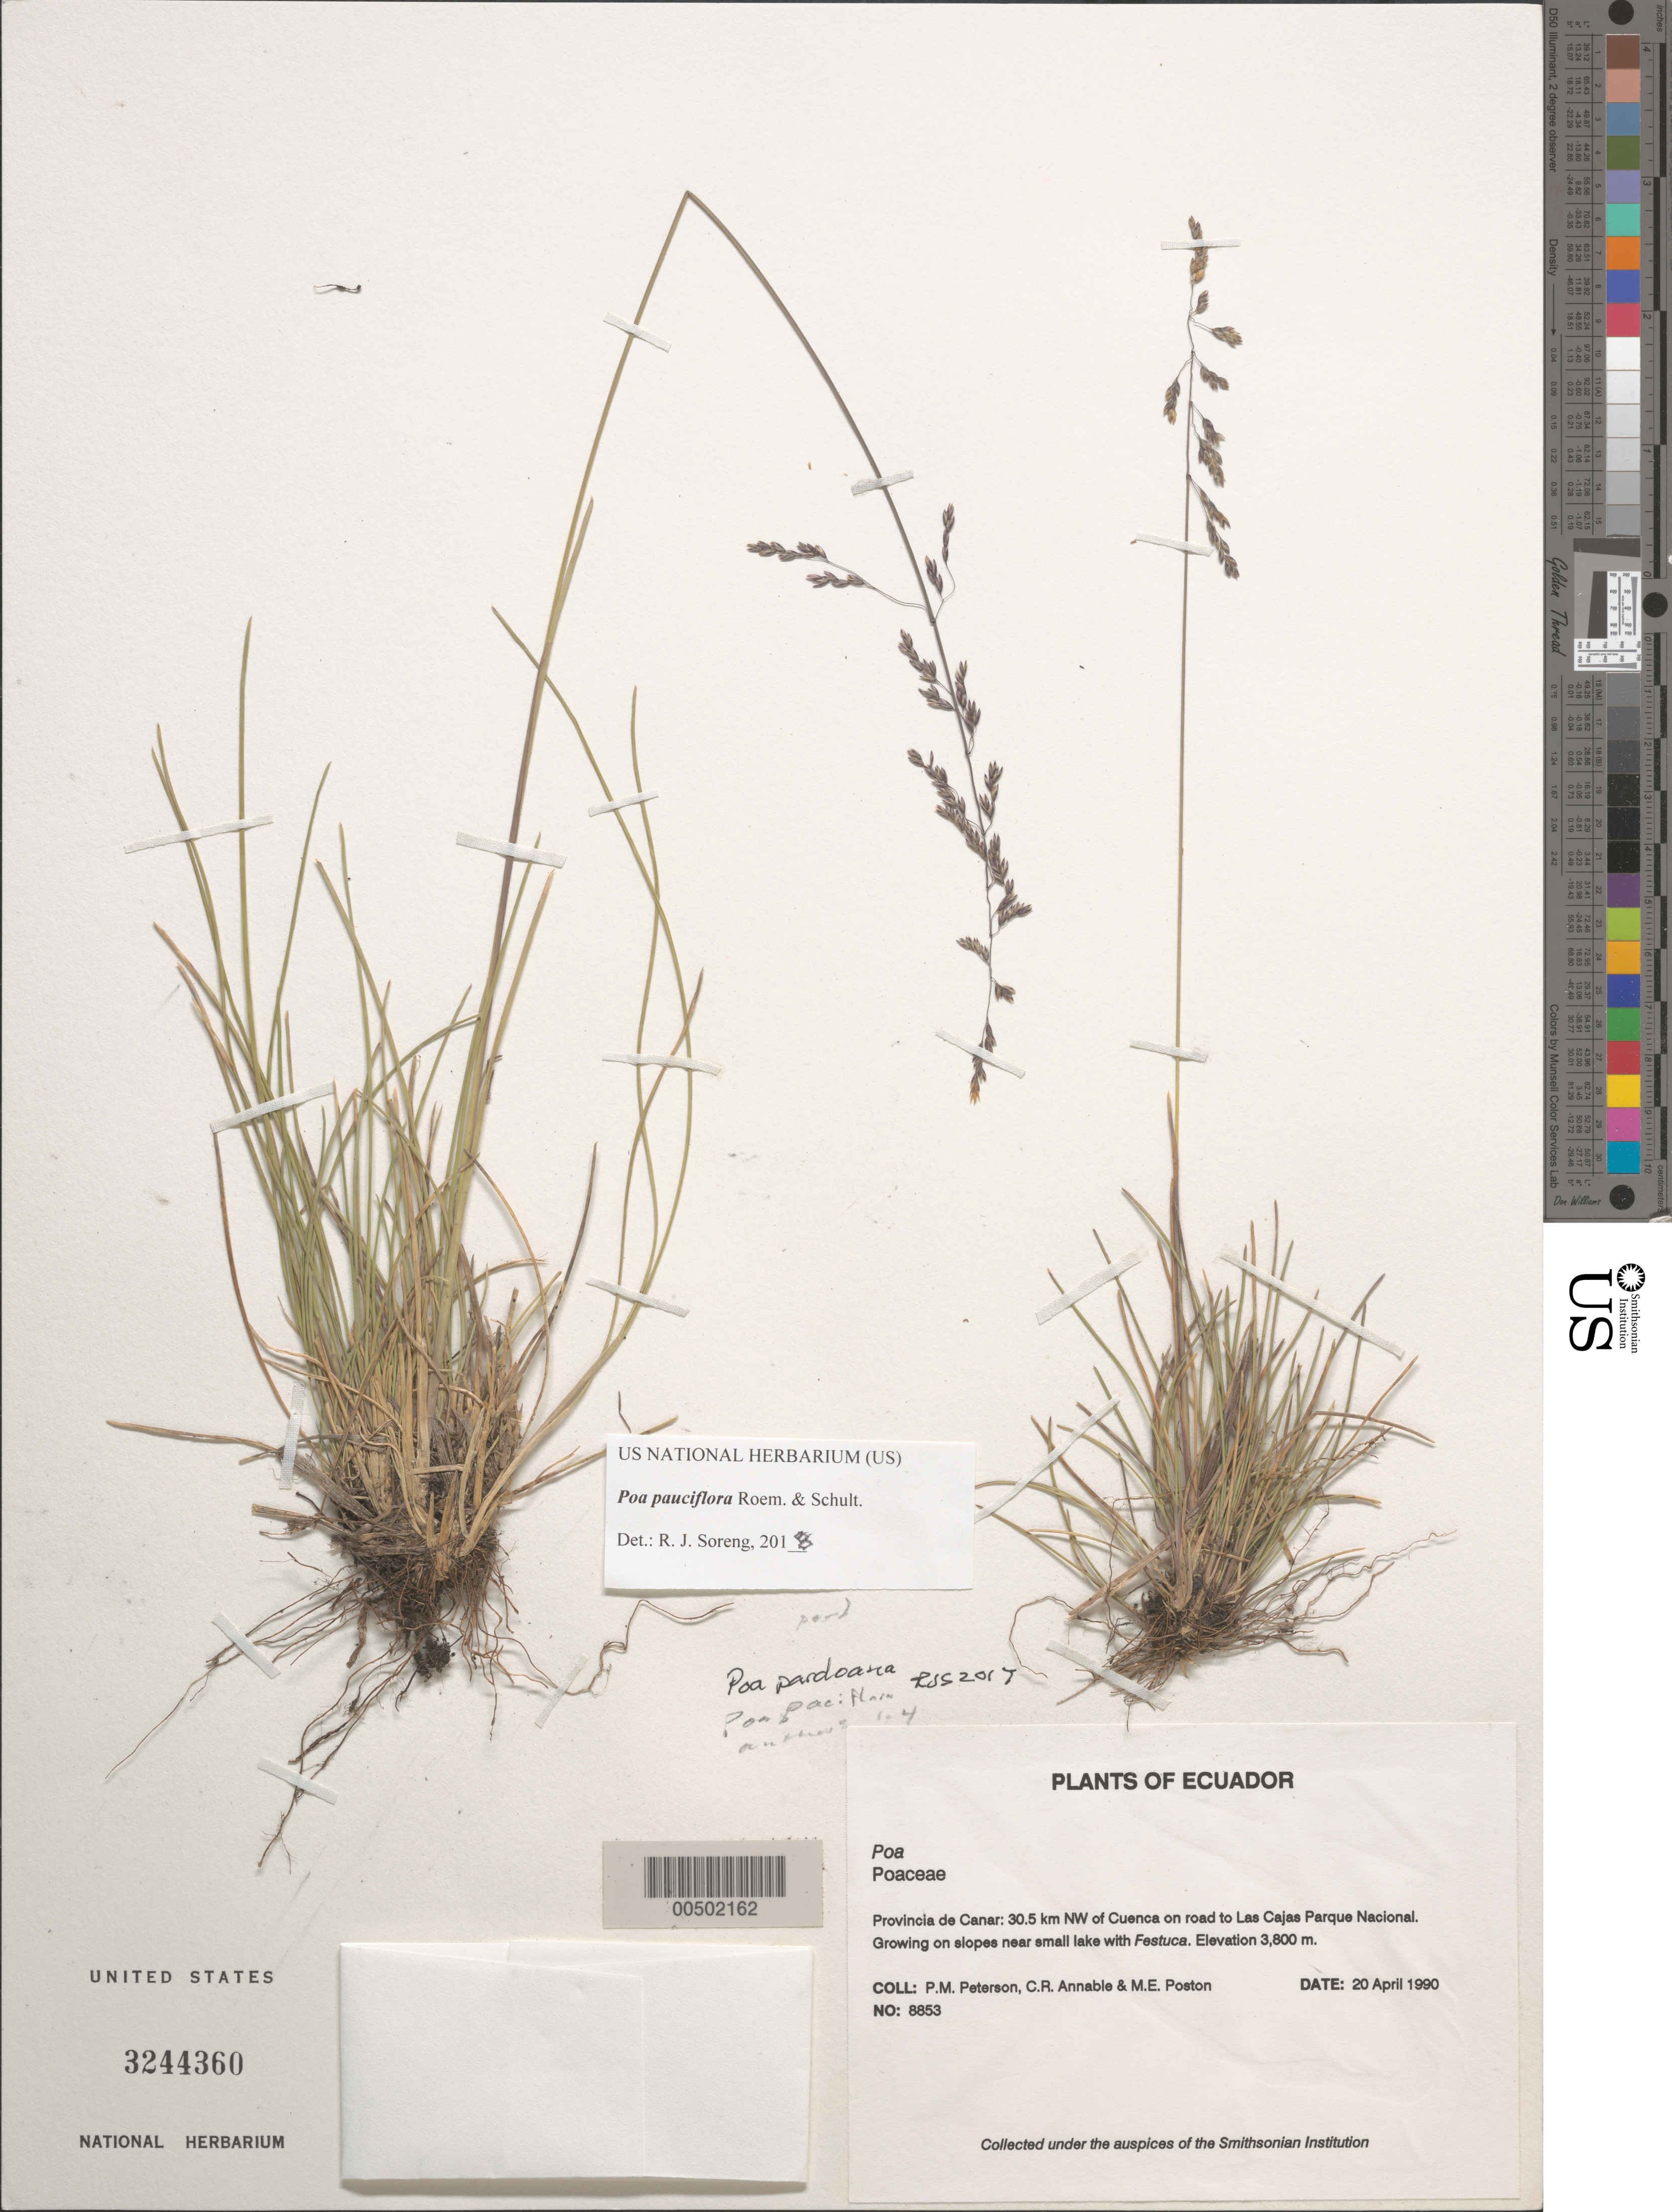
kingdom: Plantae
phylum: Tracheophyta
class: Liliopsida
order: Poales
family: Poaceae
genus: Poa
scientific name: Poa pauciflora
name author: Roem. & Schult.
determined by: Soreng, Robert J., Research Associate (BOT), Smithsonian Institution - National Museum of Natural History (UNITED STATES)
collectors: P. M. Peterson, C. R. Annable & M. Poston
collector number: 08853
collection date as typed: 20 Apr 1990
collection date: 1990-04-20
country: Ecuador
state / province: Cañar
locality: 30.5 km NW ofCuenca on road to Las Cajas Parque Nacional.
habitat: Growing on slopes near small lake with Festuca.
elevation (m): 3800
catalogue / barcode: US 3244360